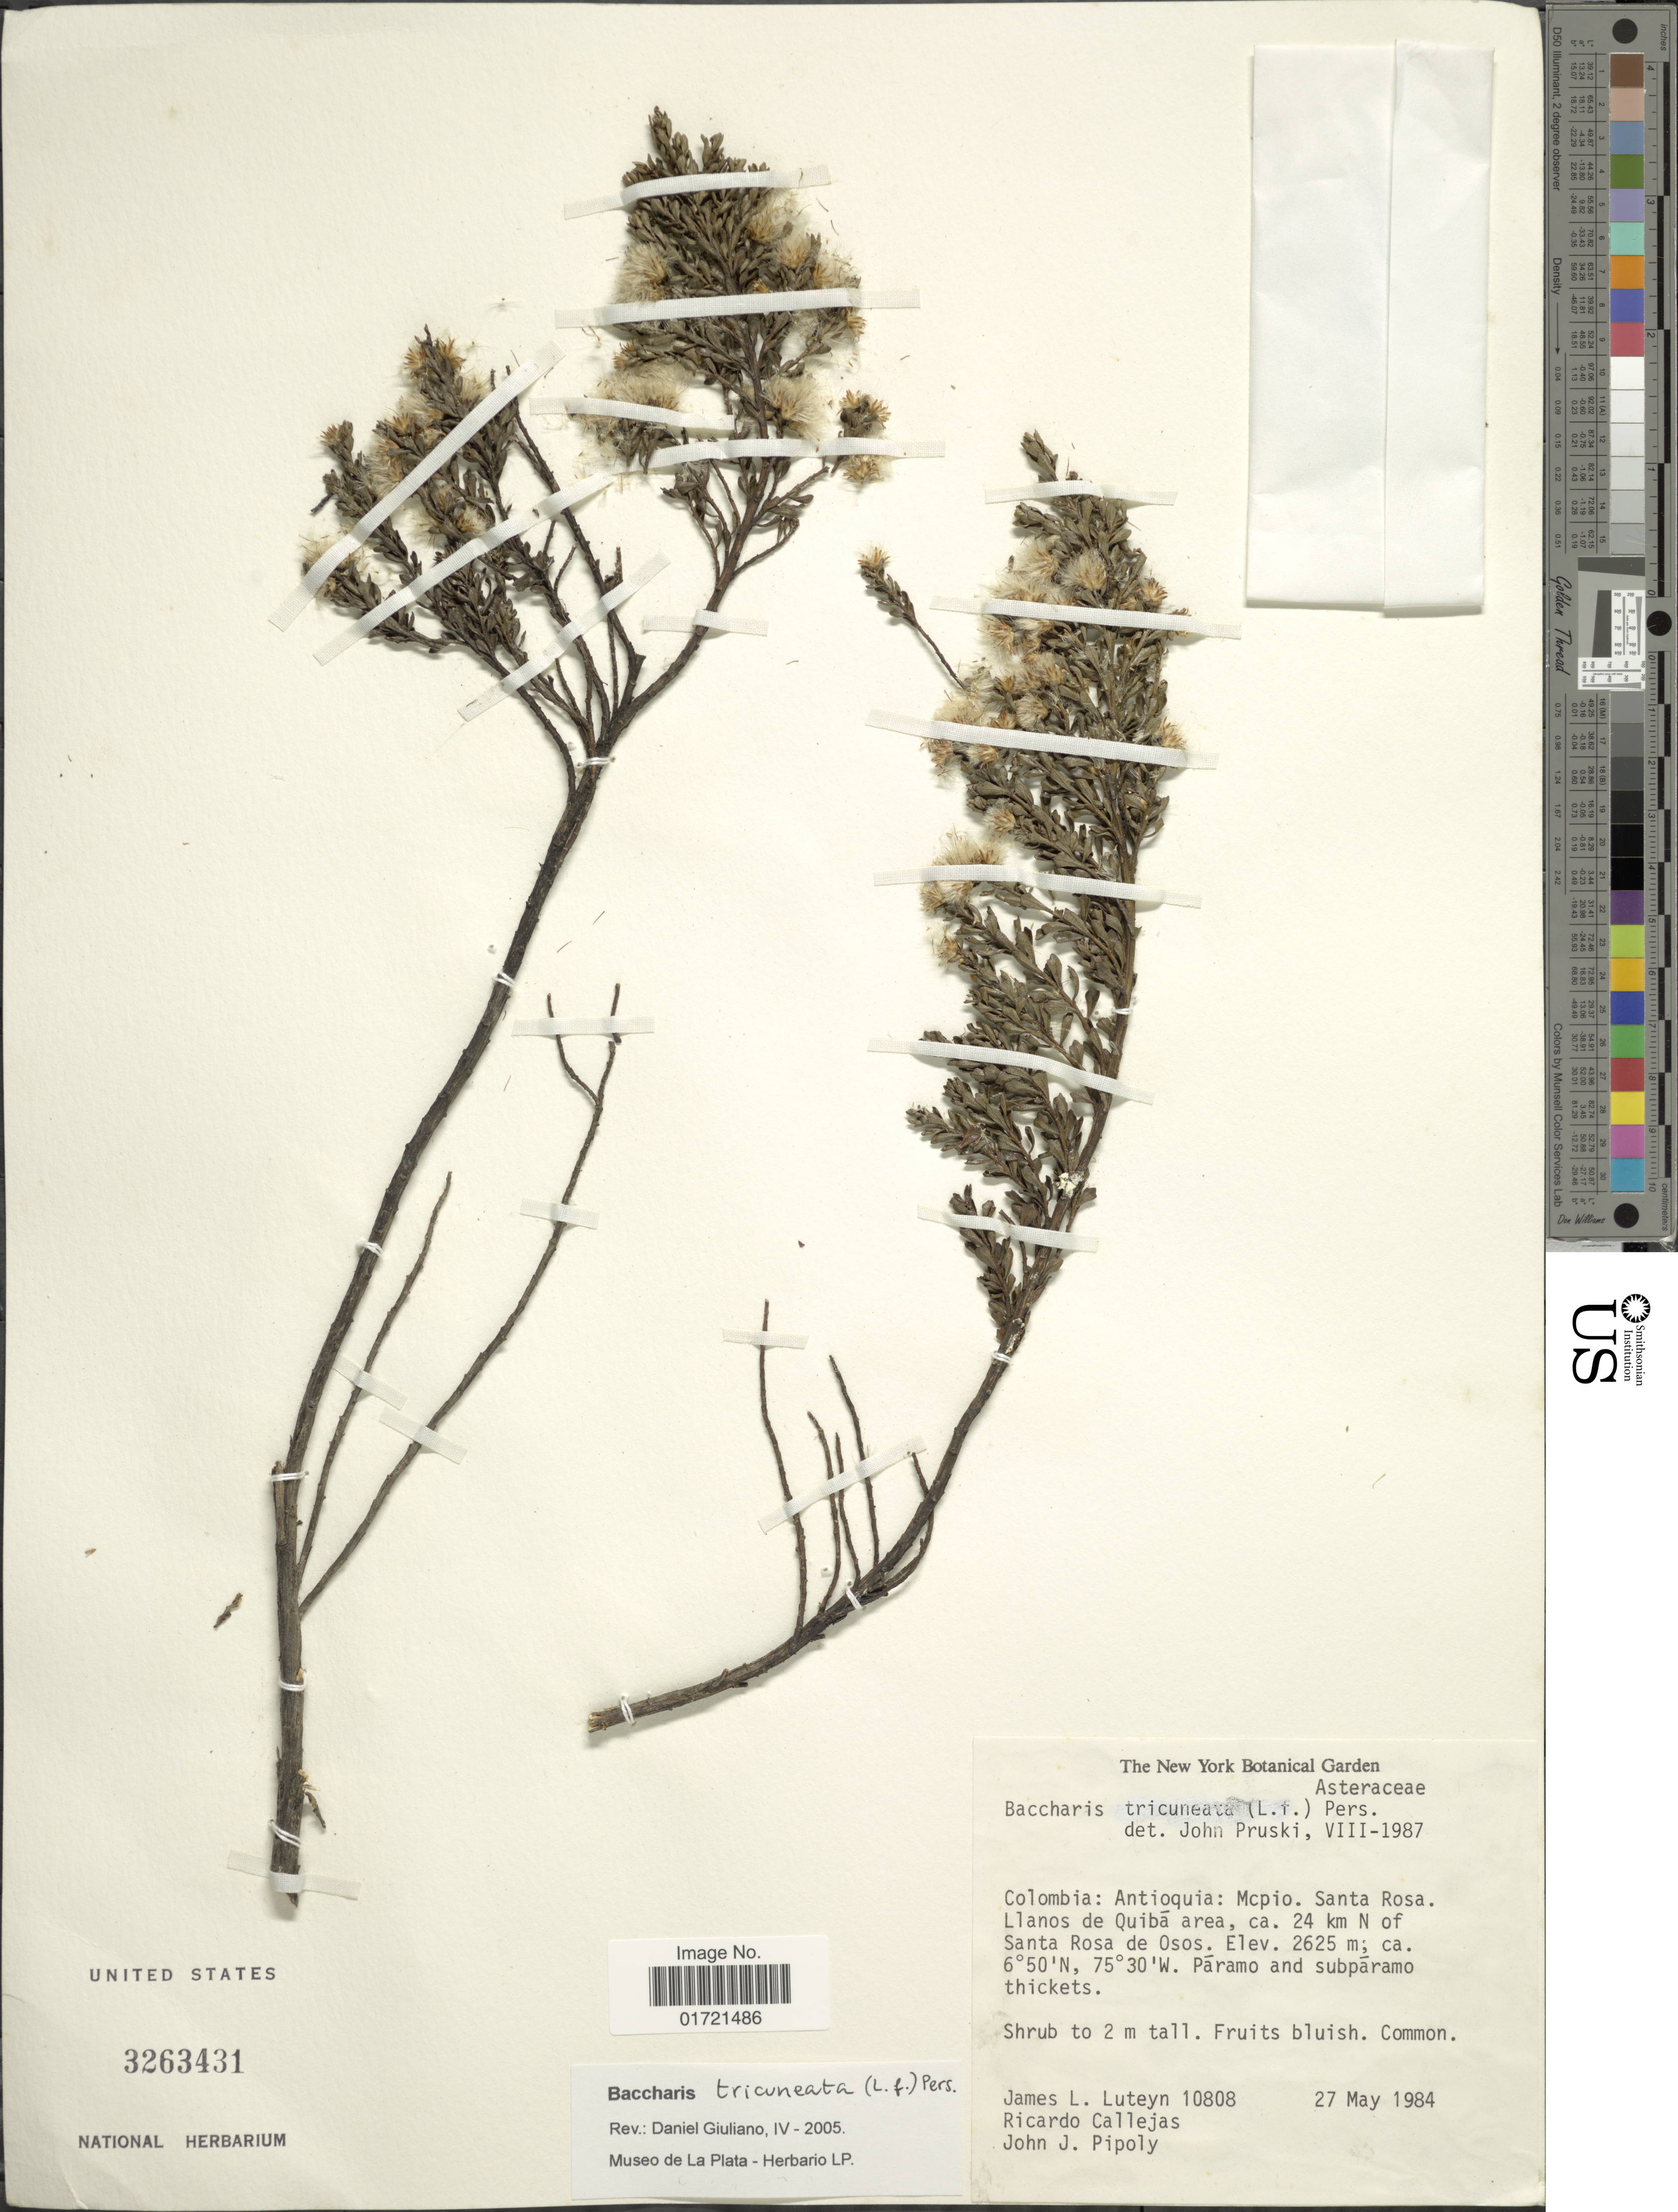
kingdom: Plantae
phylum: Tracheophyta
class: Magnoliopsida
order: Asterales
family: Asteraceae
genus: Baccharis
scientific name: Baccharis tricuneata f. tricuneata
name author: (L. f.) Pers.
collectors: J. L. Luteyn, R. Callejas & J. J. Pipoly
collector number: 10808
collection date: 1984-05-27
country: Colombia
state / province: Antioquia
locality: Mcpio. Santa Rosa. Llanos de Quiba area, ca. 24 km N of Santa Rosa de Osos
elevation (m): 2625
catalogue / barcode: US 3263431